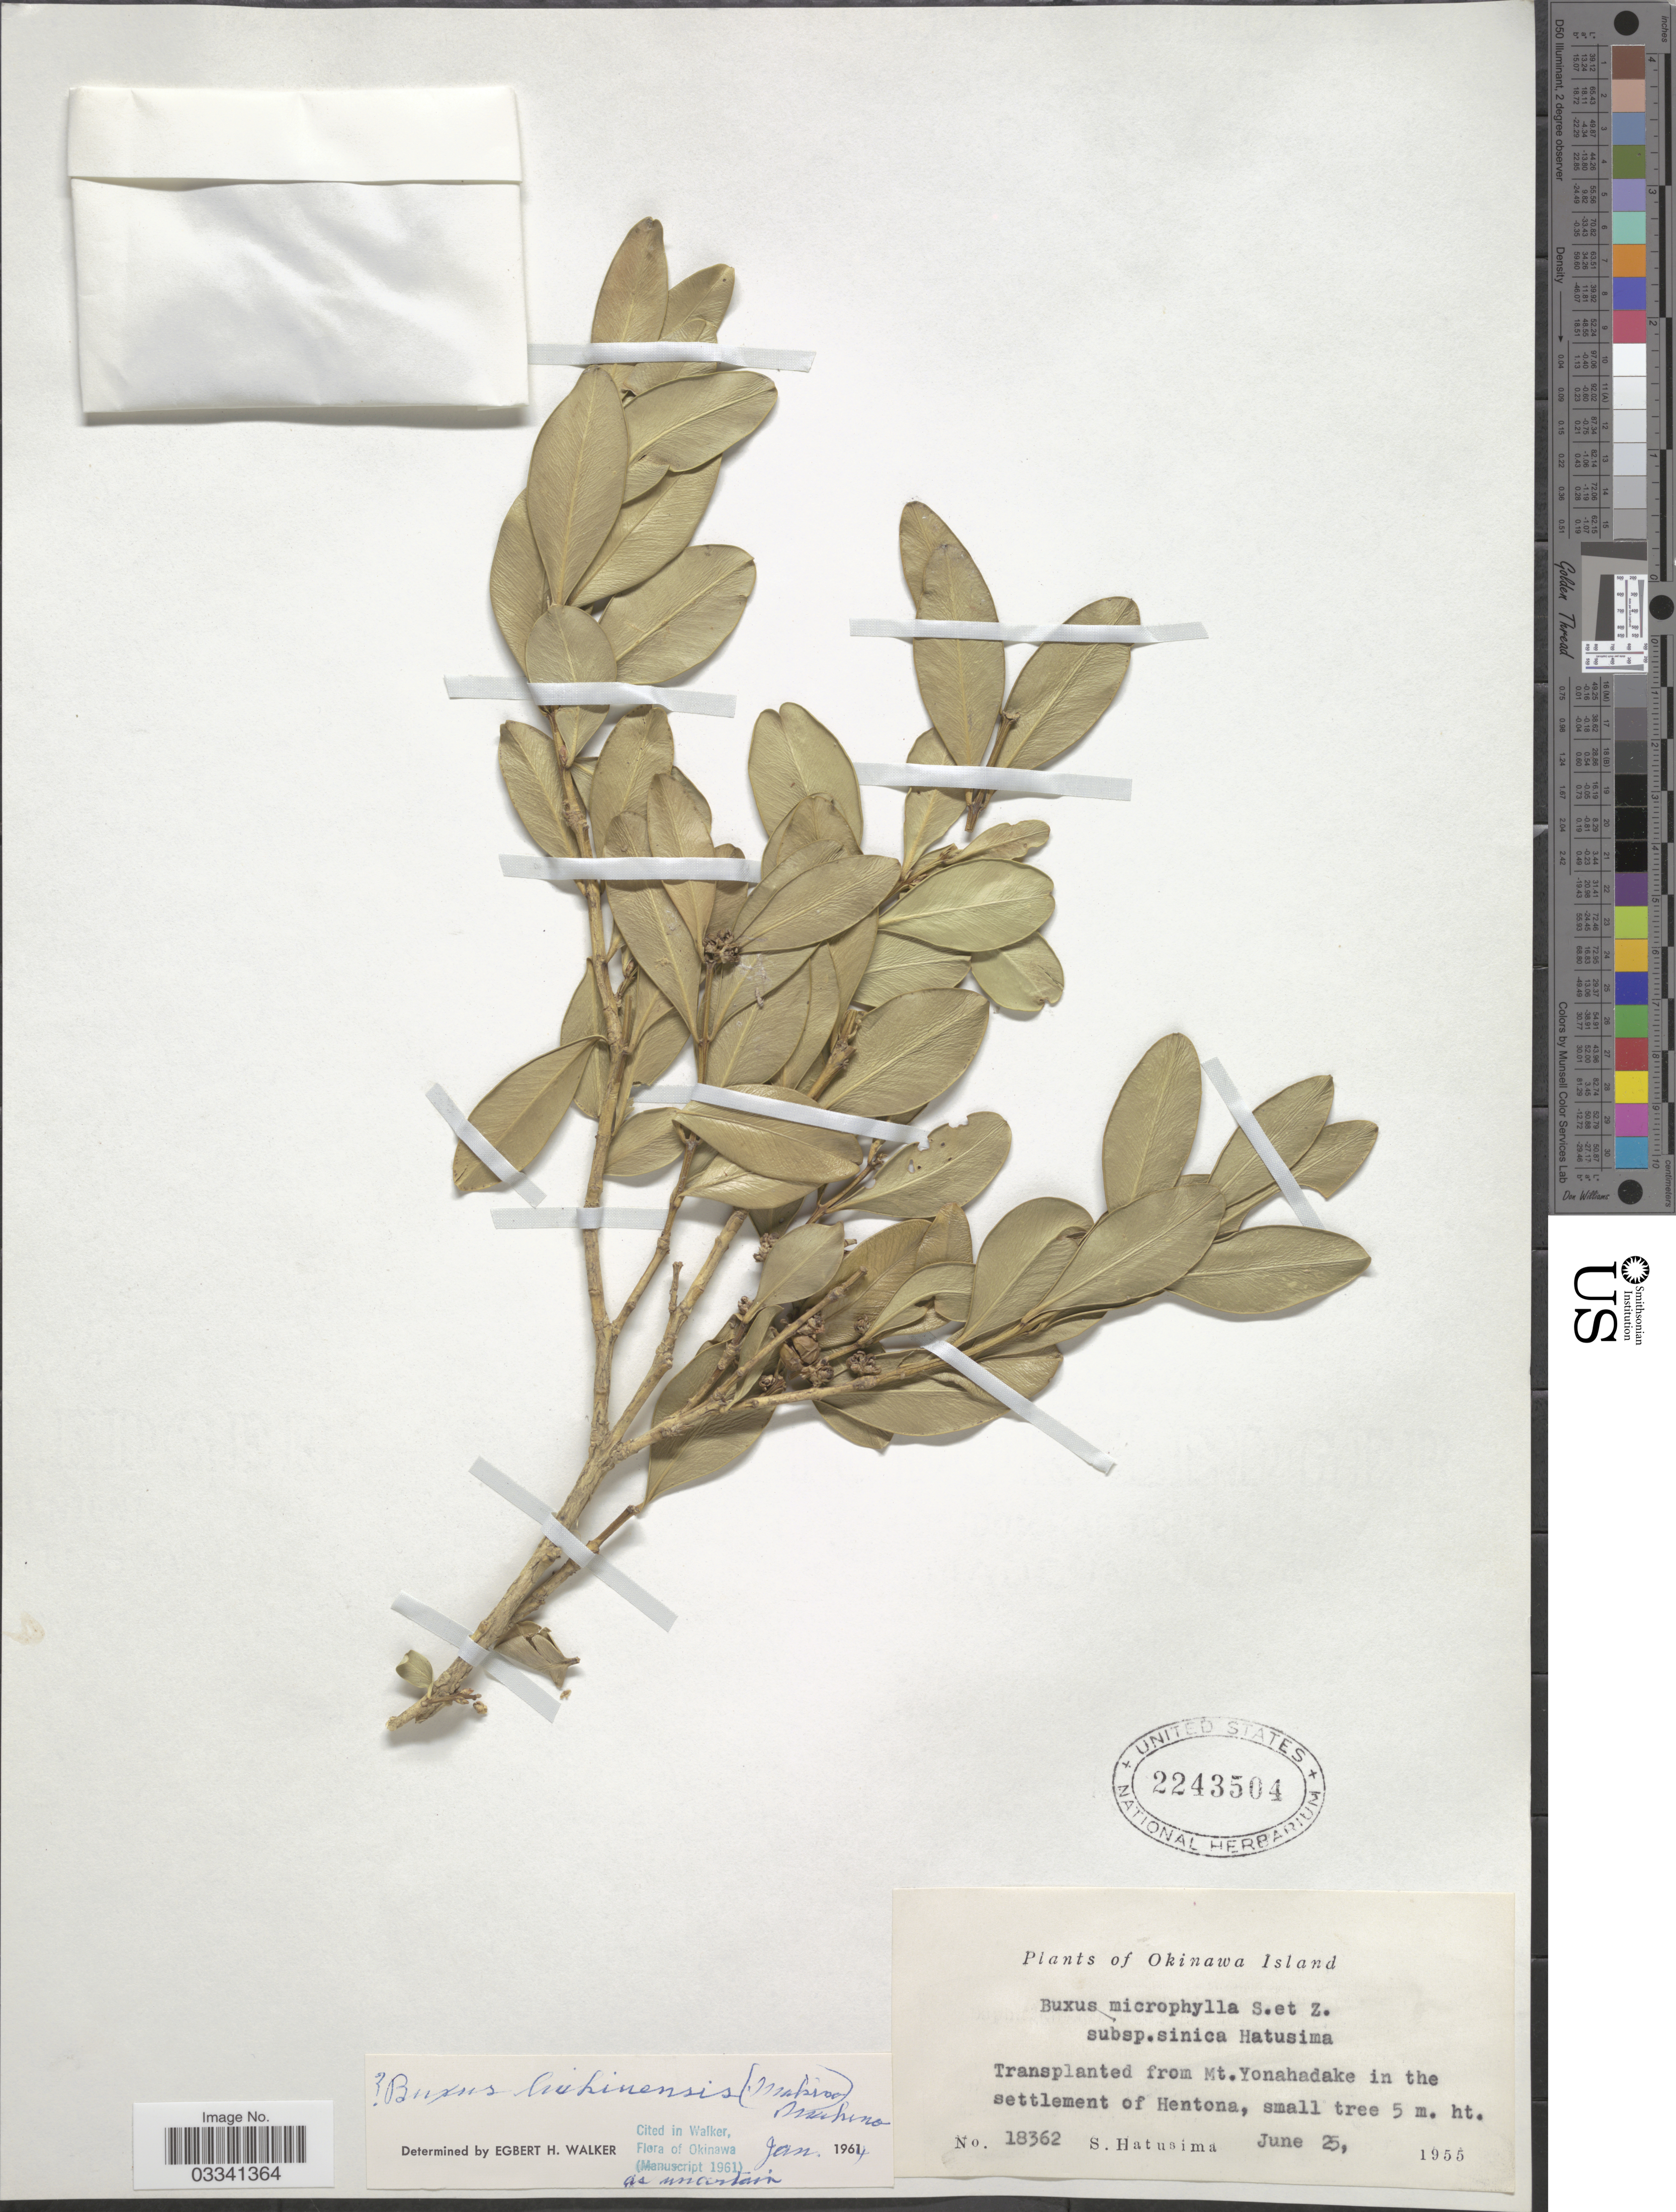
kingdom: Plantae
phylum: Tracheophyta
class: Magnoliopsida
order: Buxales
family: Buxaceae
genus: Buxus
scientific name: Buxus liukiuensis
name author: Makino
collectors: S. Hatusima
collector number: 18362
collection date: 1955-06-25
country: Japan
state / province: Okinawa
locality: Okinawa Island. Mt. Yonahadake in the settlement of Hentona.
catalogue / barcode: US 2243504